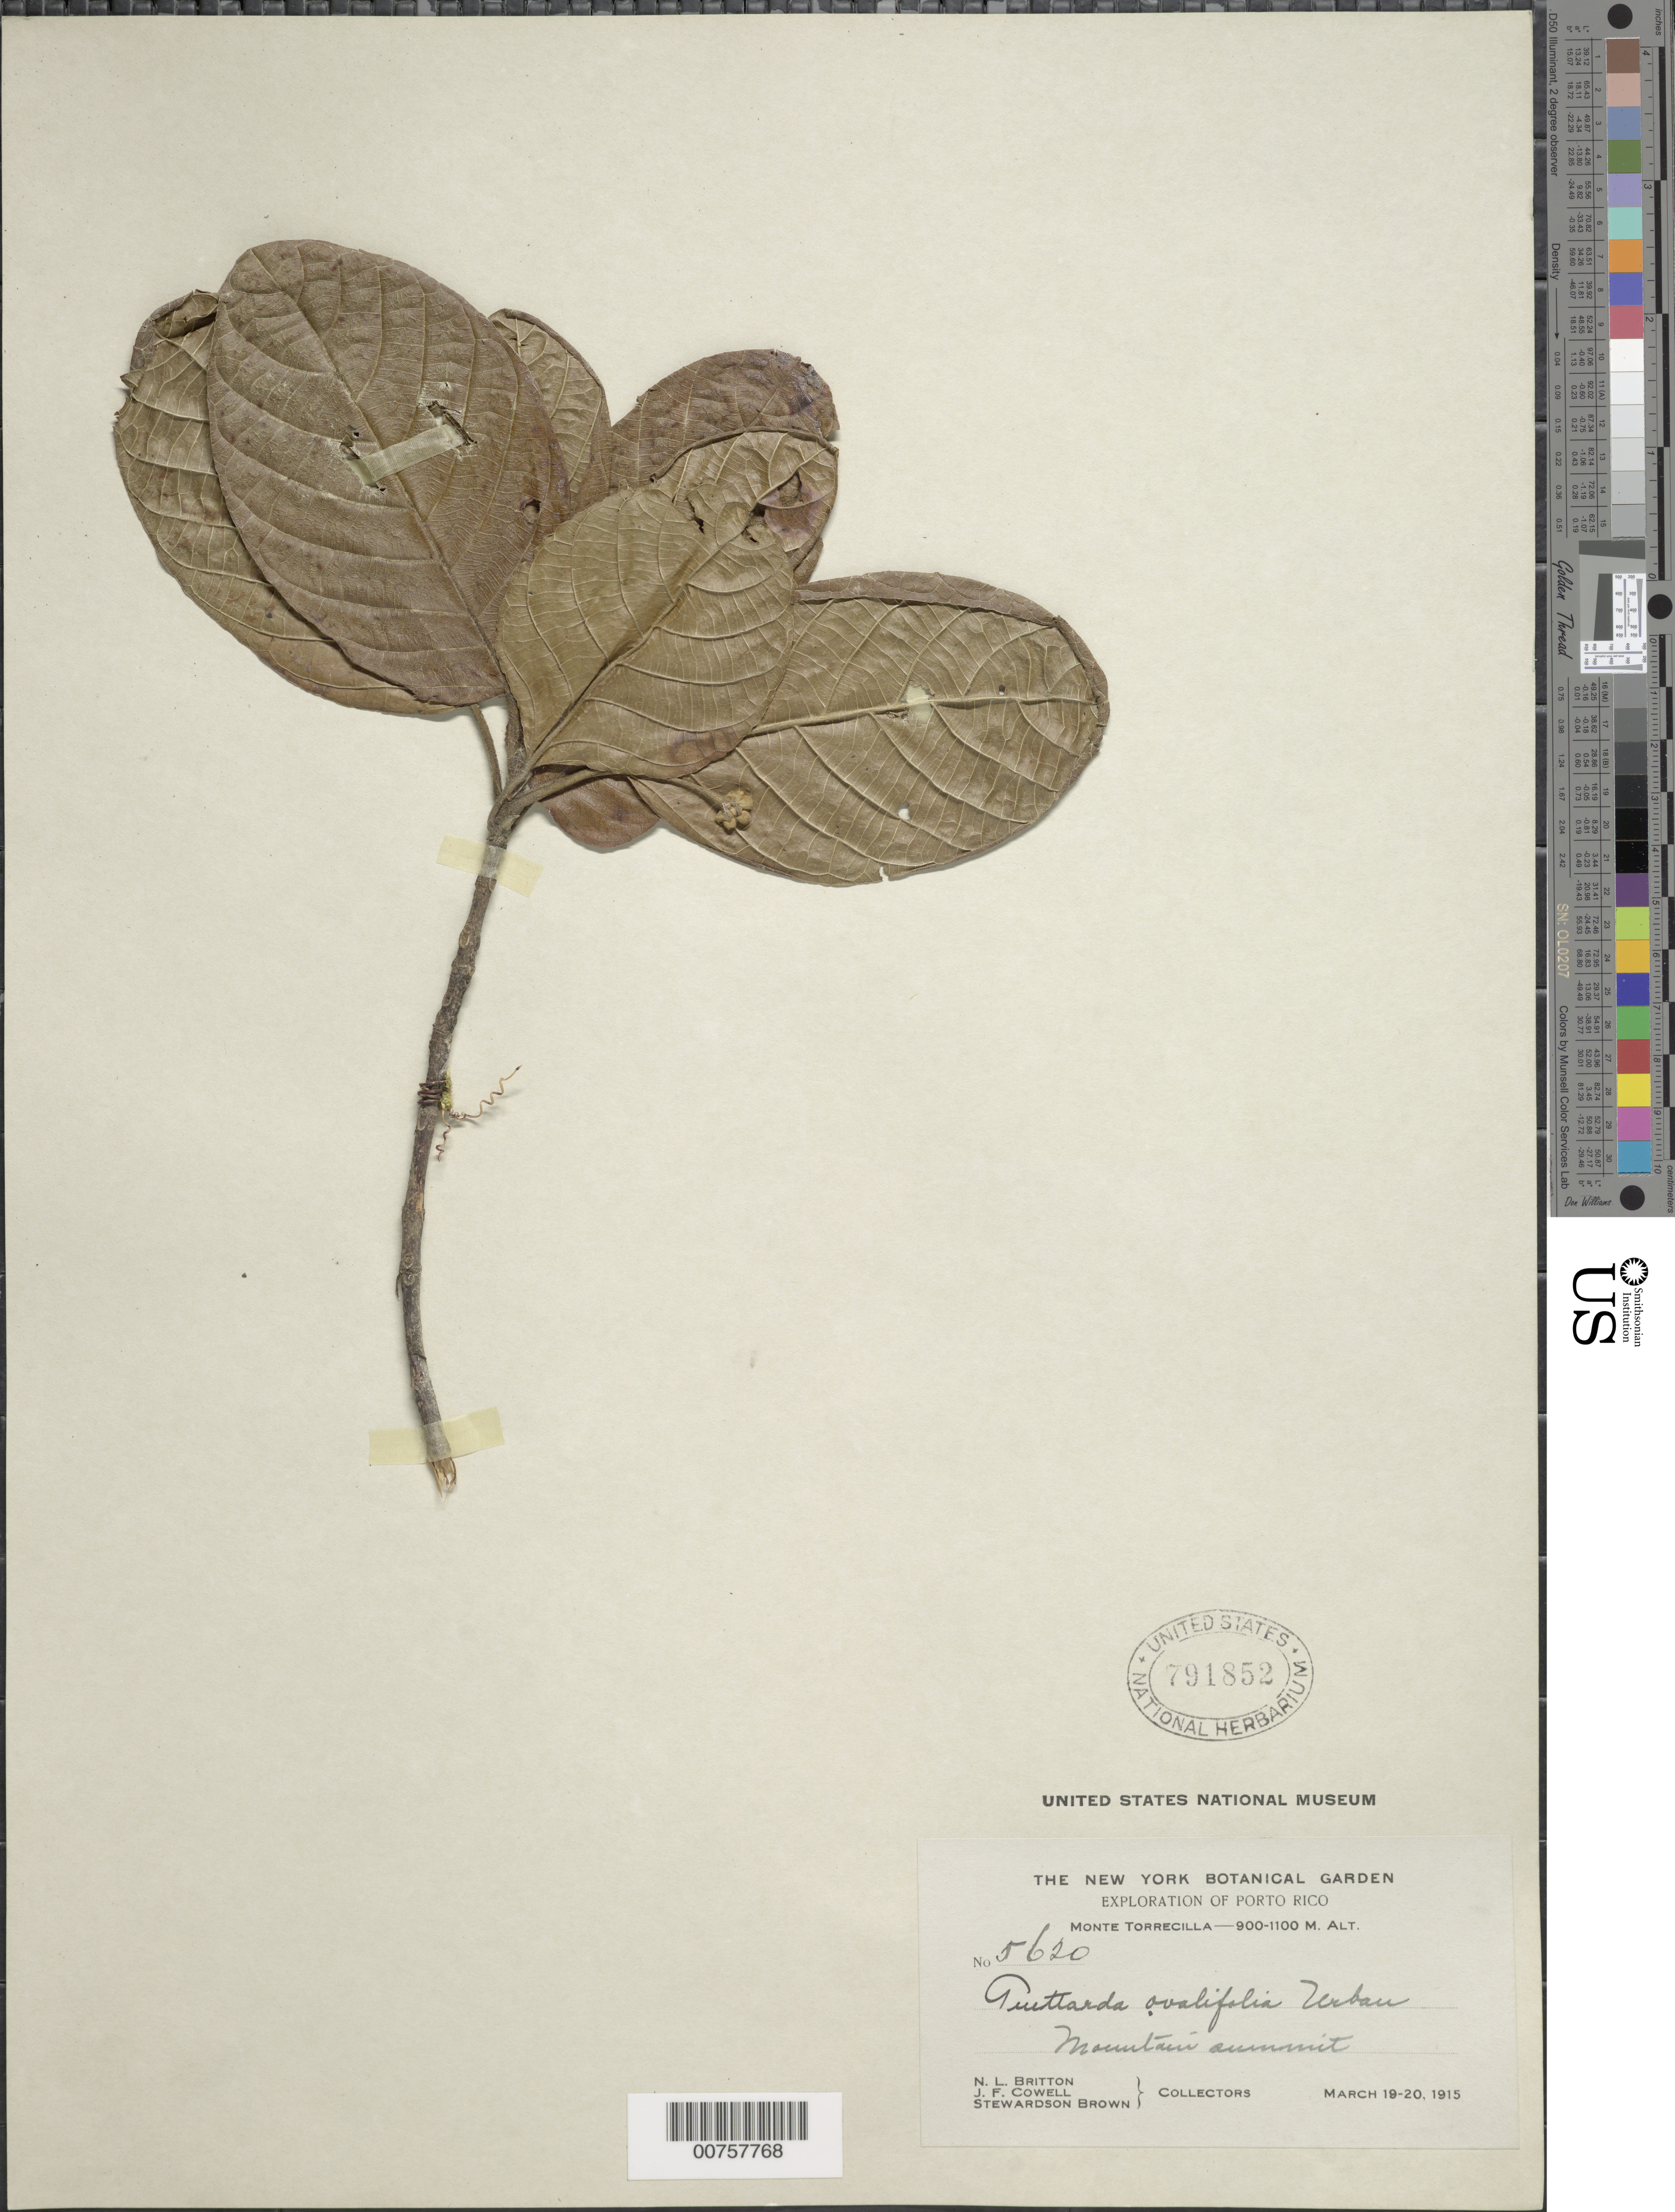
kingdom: Plantae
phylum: Tracheophyta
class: Magnoliopsida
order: Gentianales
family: Rubiaceae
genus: Guettarda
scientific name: Guettarda ovalifolia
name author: Urb.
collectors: N. Britton, J. F. Cowell & S. Brown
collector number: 5620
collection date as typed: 19 Mar 1915 to 20 Mar 1915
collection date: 1915-03-19/1915-03-20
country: Puerto Rico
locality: Monte Torrecilla.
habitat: Mountain summit.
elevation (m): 900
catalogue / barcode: US 791852